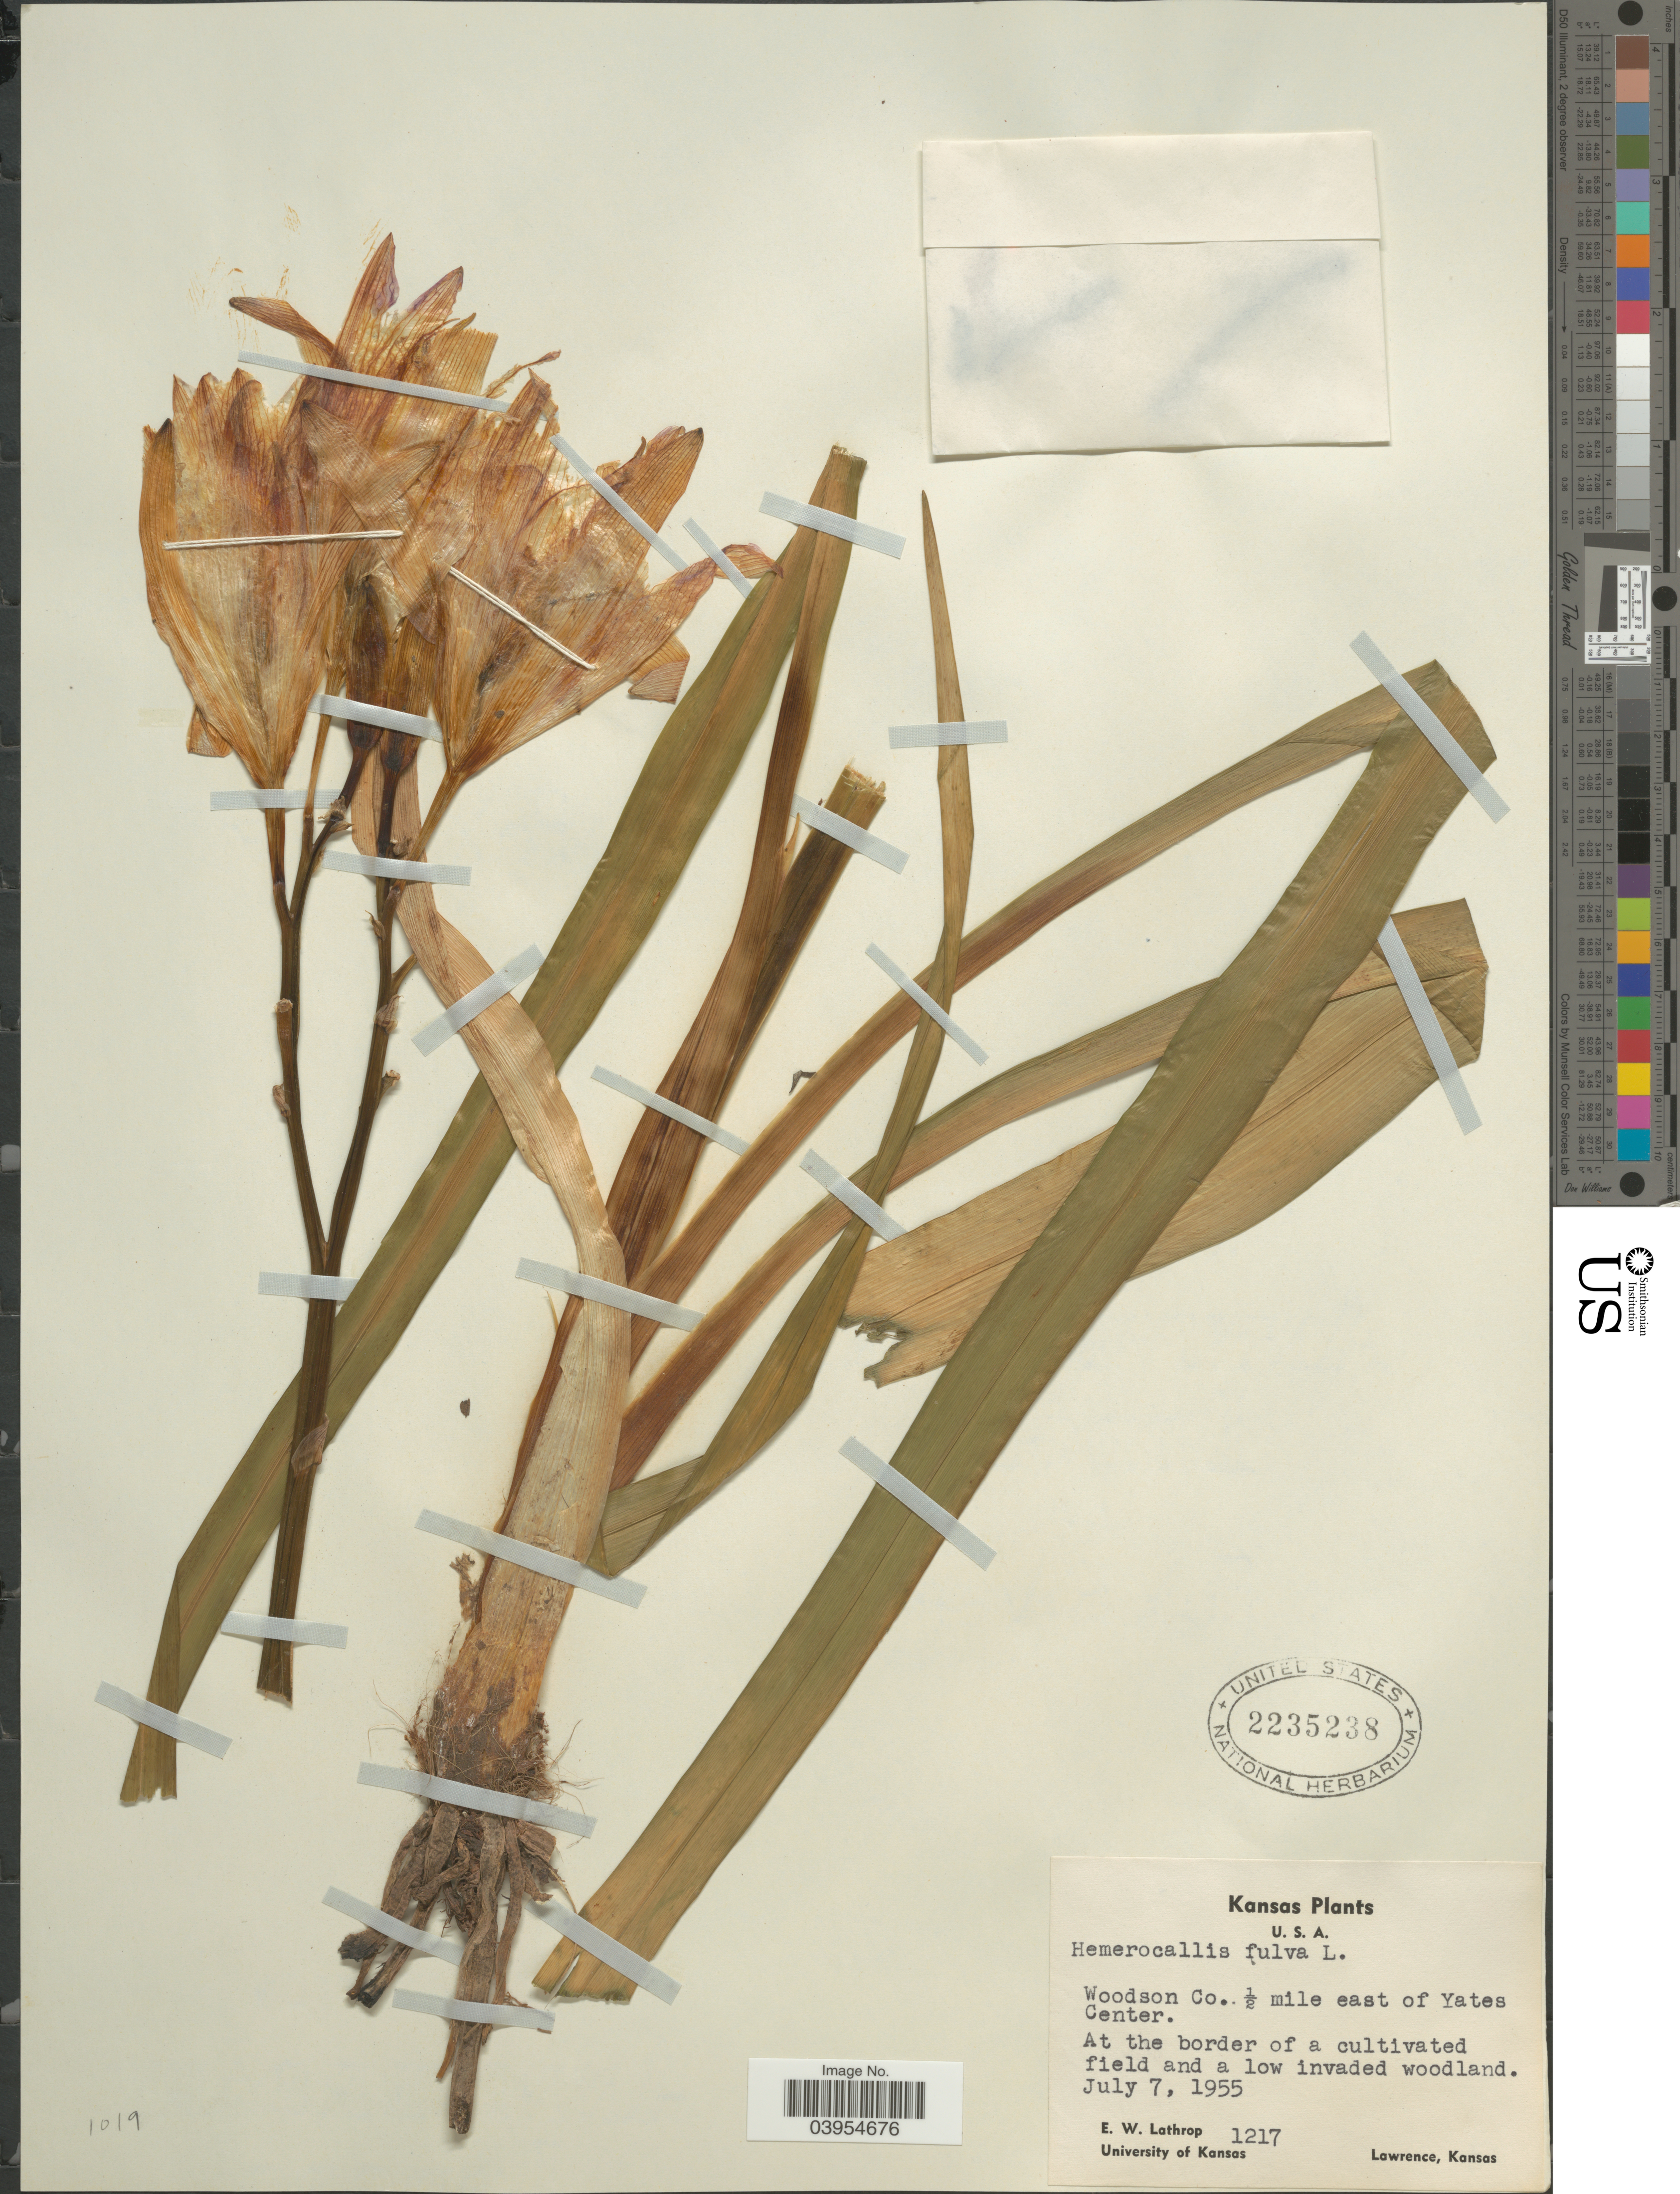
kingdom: Plantae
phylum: Tracheophyta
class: Liliopsida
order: Asparagales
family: Asphodelaceae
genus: Hemerocallis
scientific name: Hemerocallis fulva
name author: L.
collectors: E. W. Lathrop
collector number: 1217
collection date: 1955-07-07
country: United States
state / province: Kansas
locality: Woodson Co. ½ mile east of Yates Center. At the border of a cultivated field.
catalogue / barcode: US 2235238